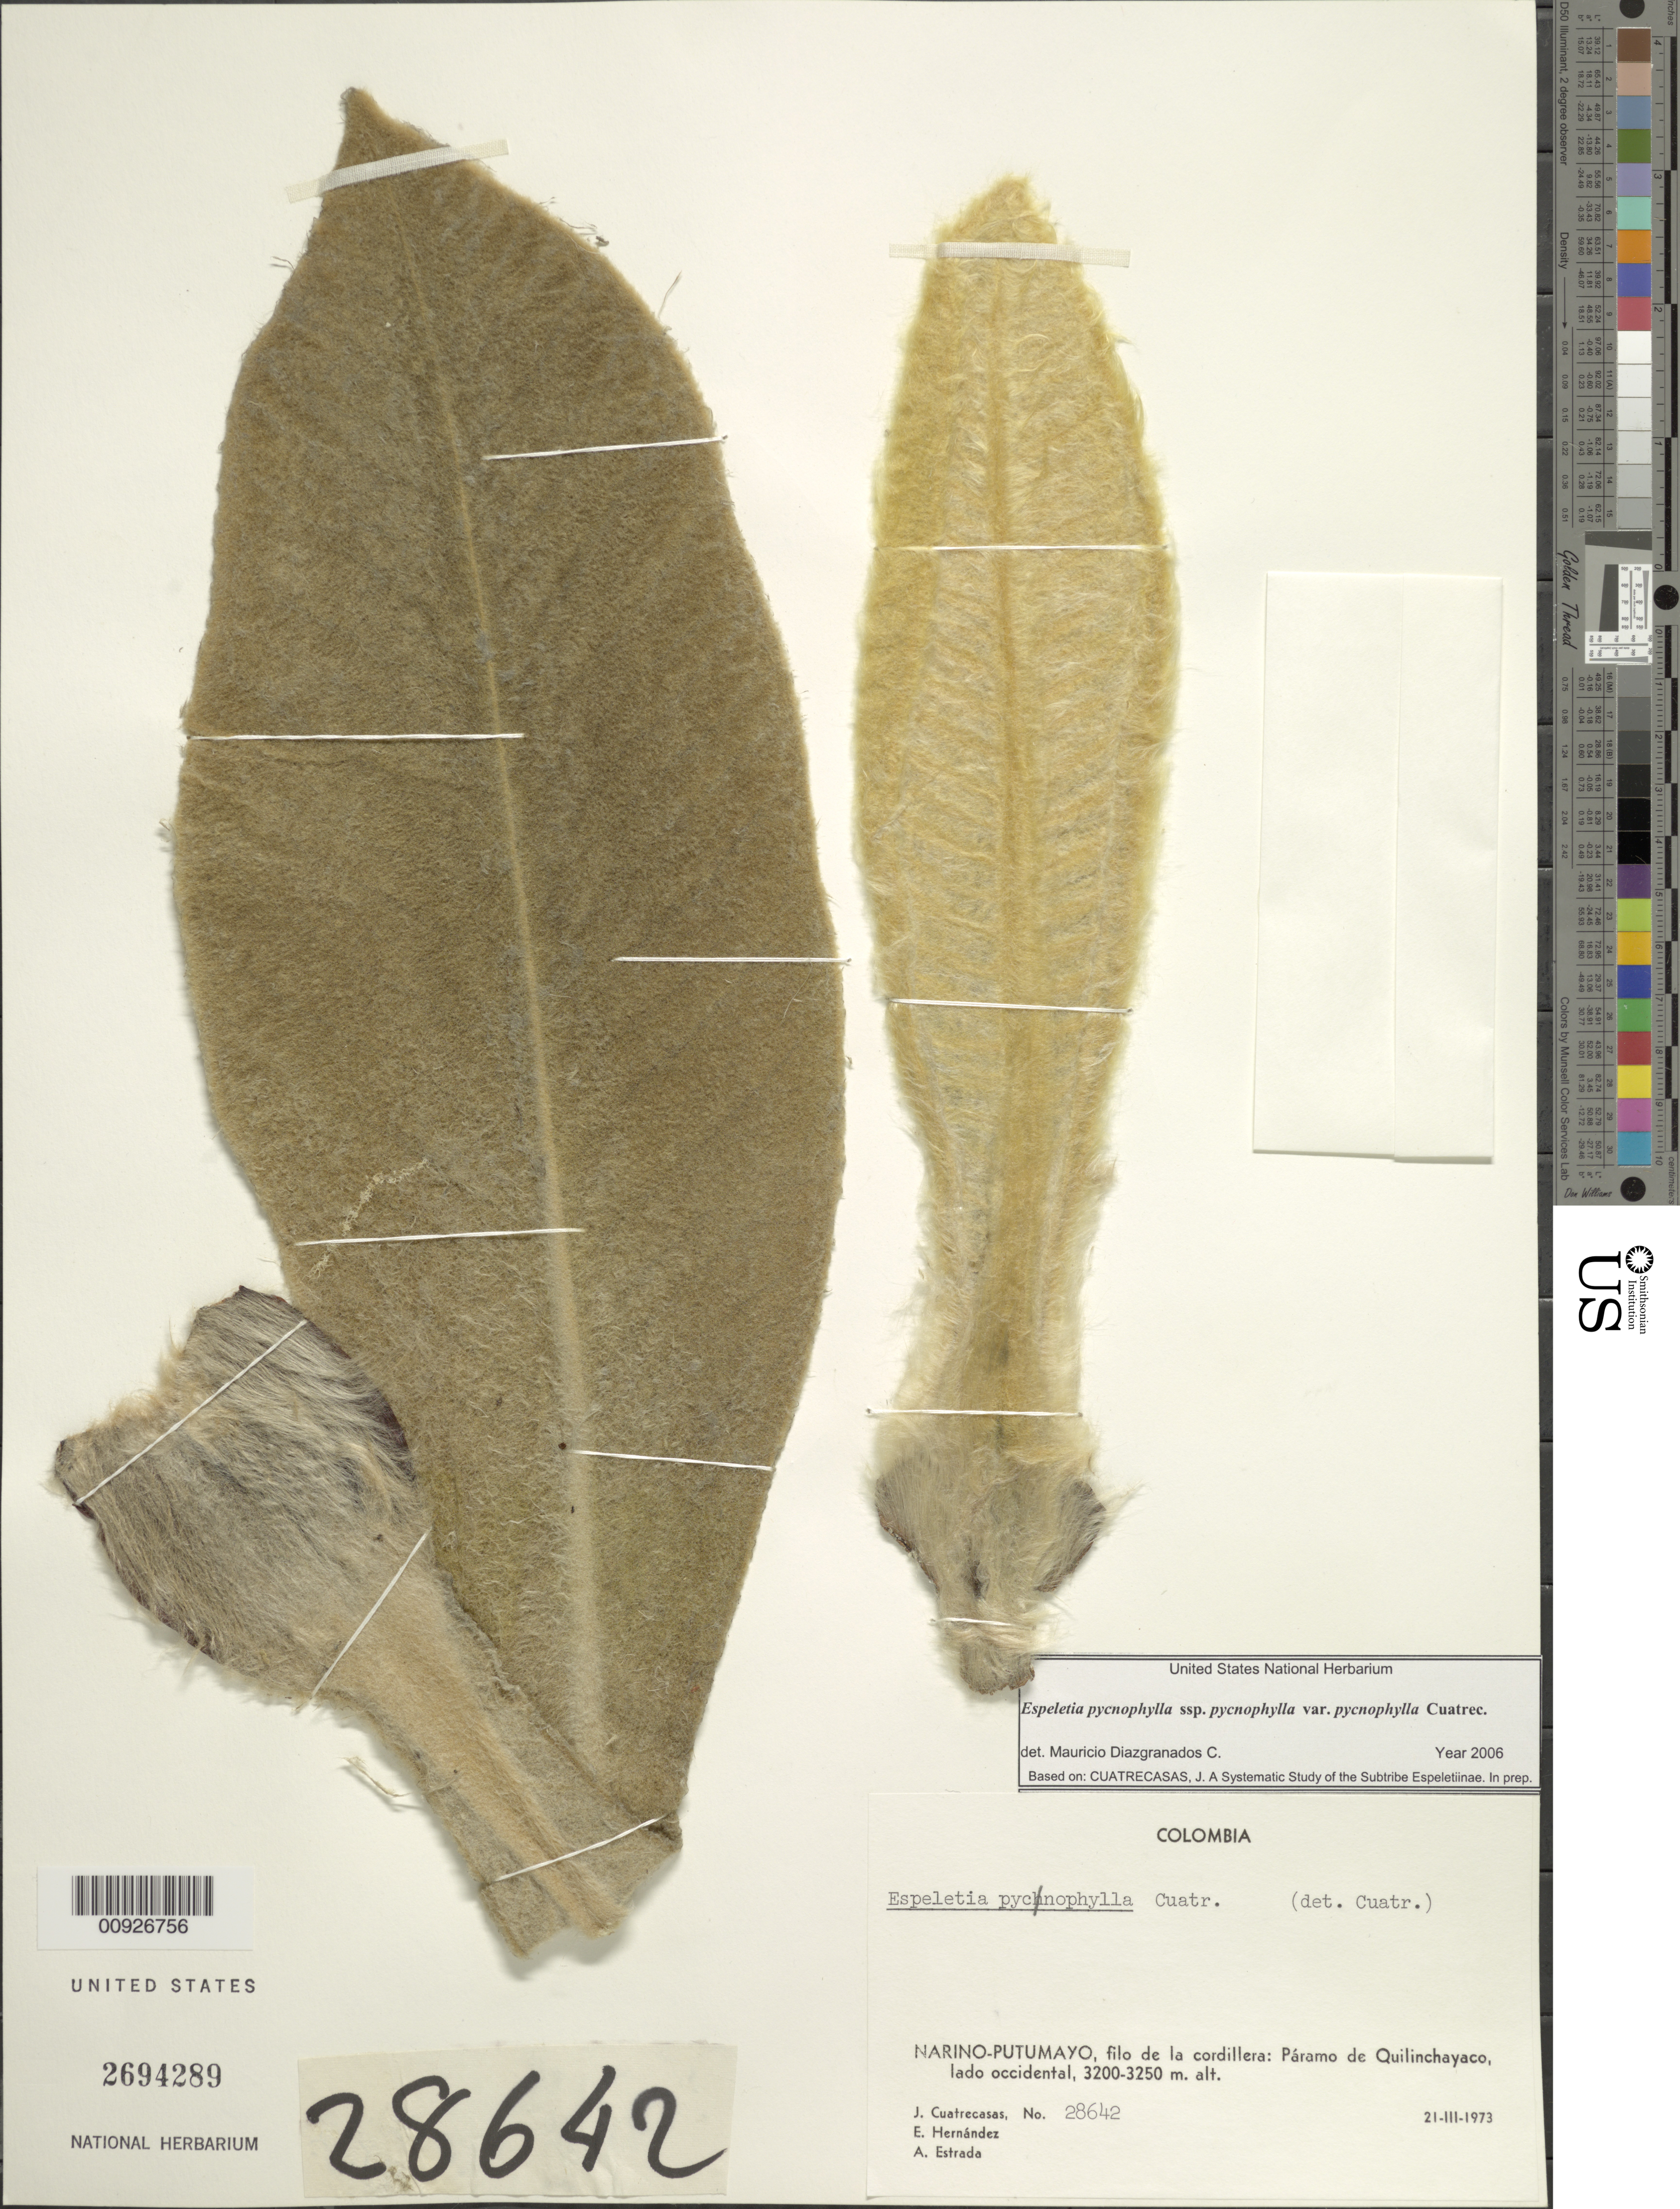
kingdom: Plantae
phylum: Tracheophyta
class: Magnoliopsida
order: Asterales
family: Asteraceae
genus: Espeletia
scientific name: Espeletia pycnophylla var. pycnophylla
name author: Cuatrec.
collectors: J. Cuatrecasas, E. Hernández & A. Estrada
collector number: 28642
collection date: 1973-03-21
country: Colombia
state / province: Putumayo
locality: P. de Quilinchayaco. Filo de La Cordillera, Páramo de Quilinchayaco, Lado Occidental.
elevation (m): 3200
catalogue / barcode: US 2694289